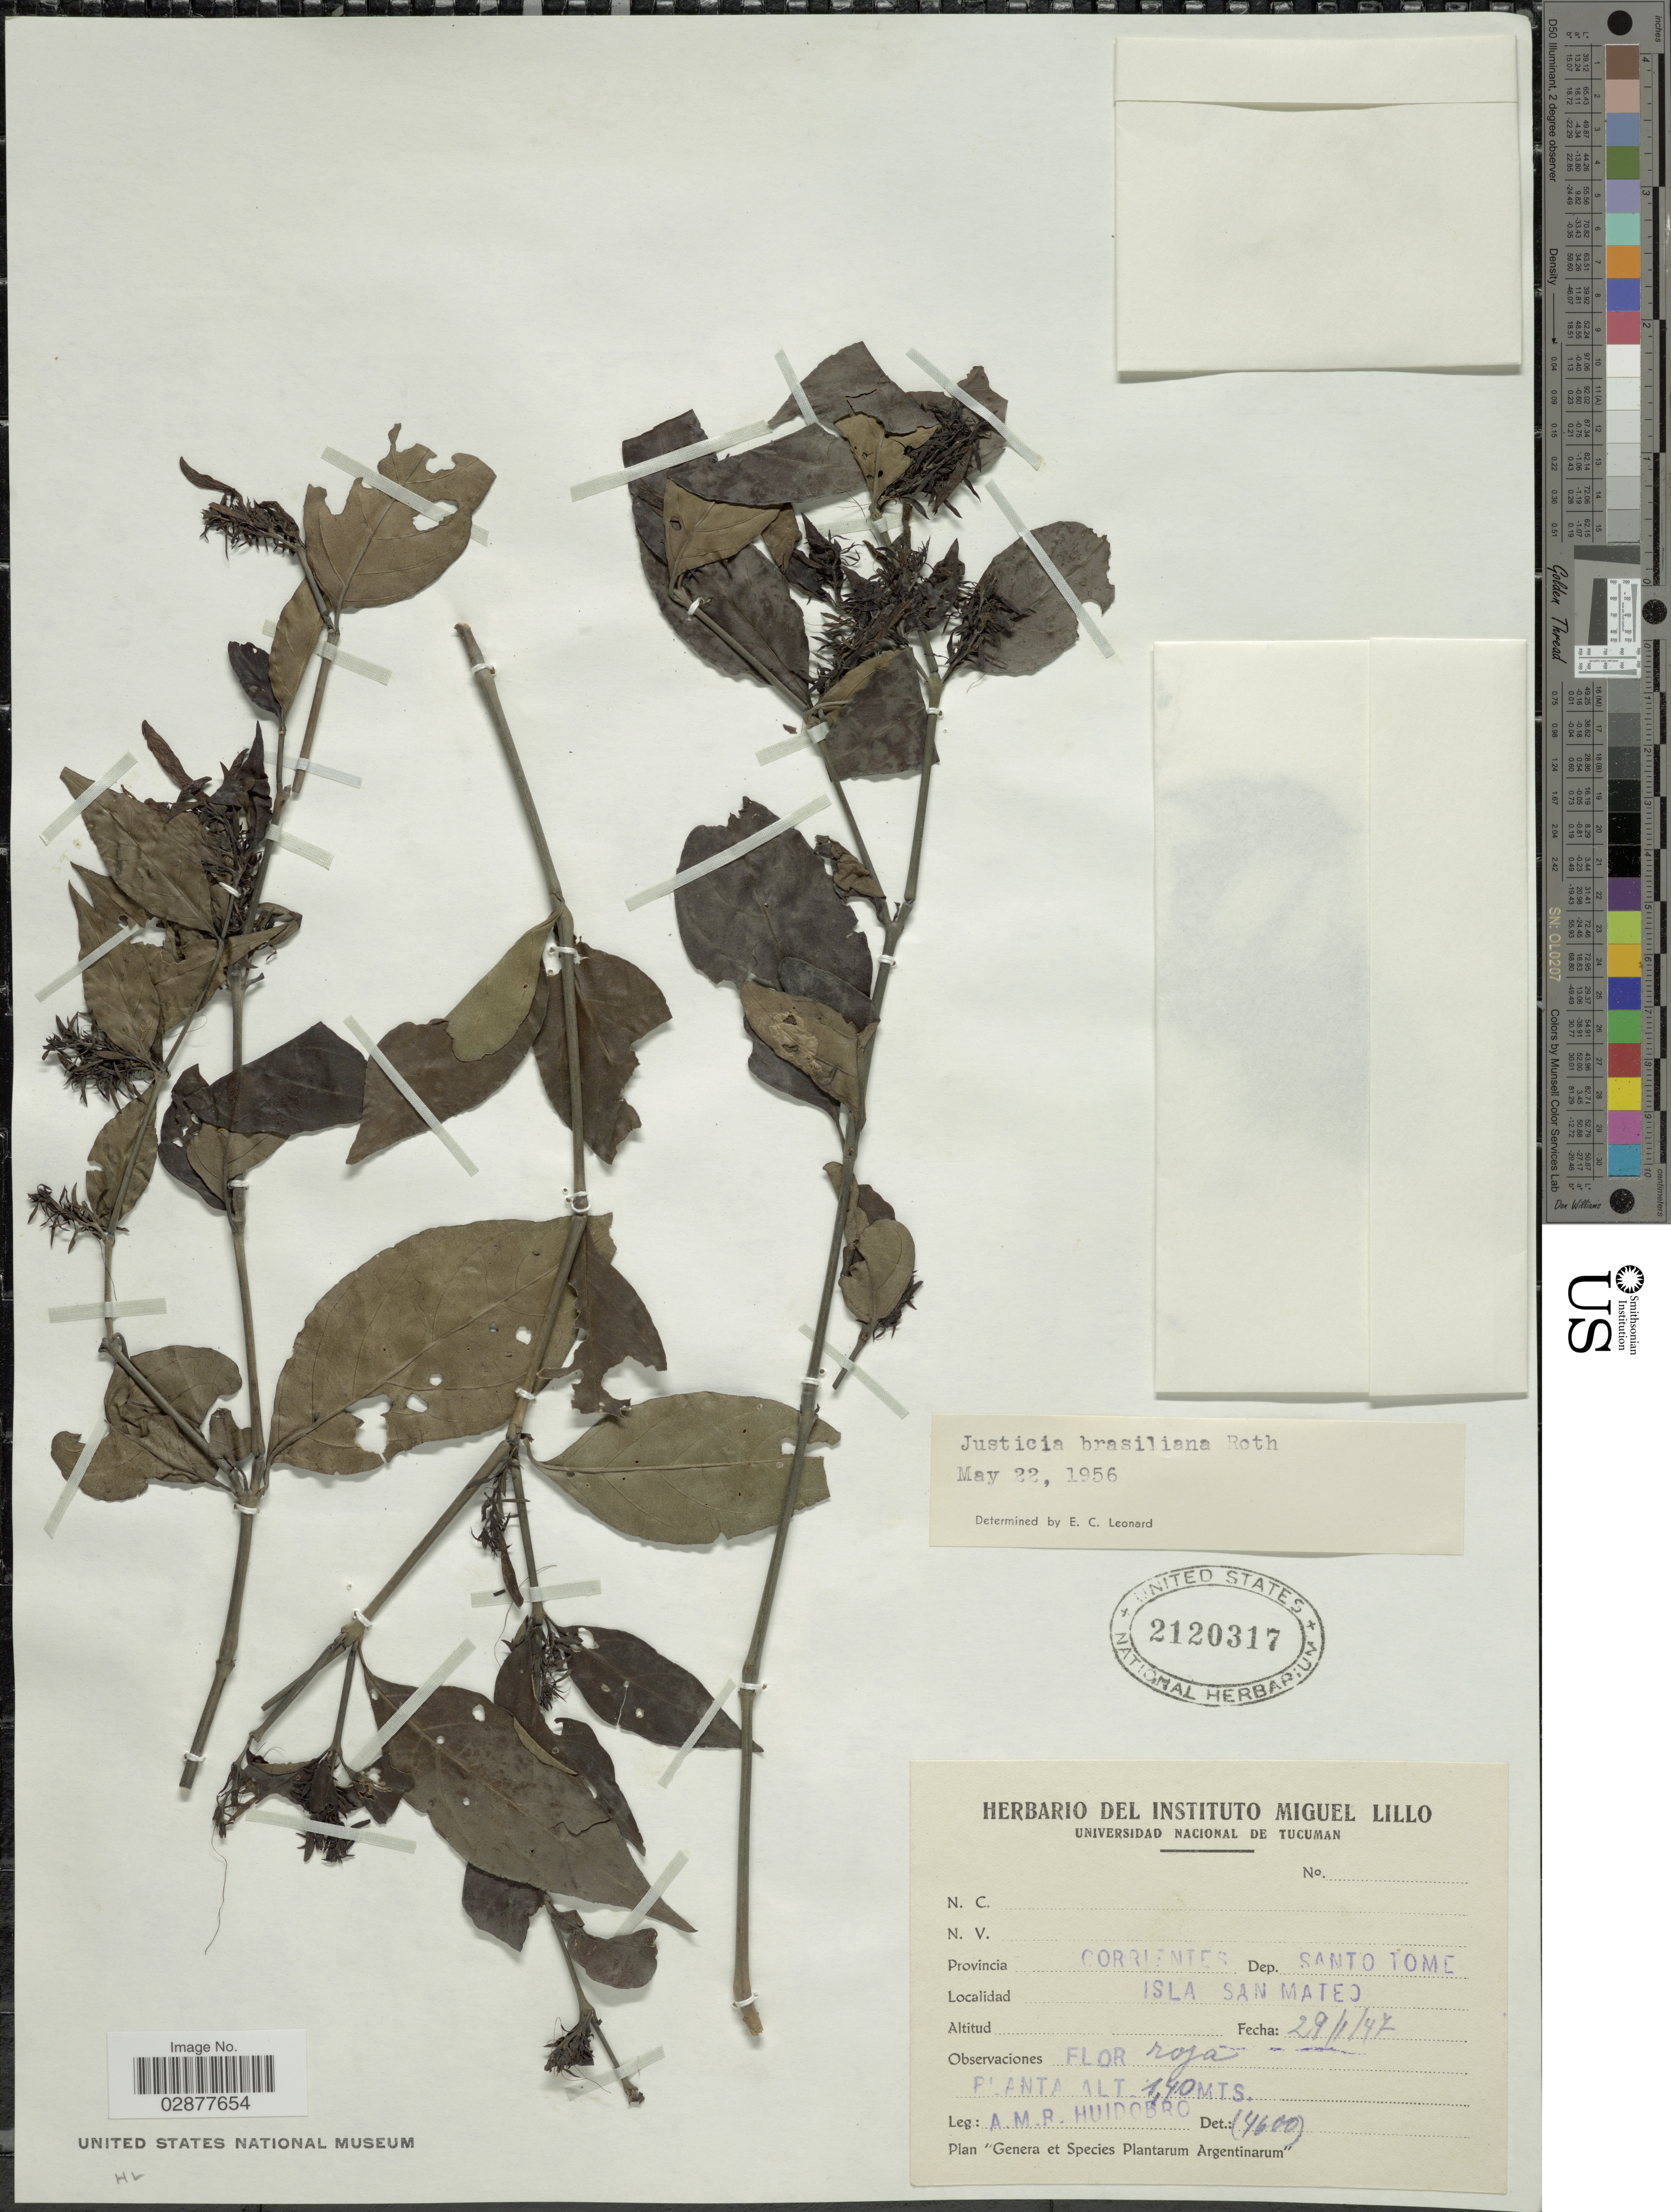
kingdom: Plantae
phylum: Tracheophyta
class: Magnoliopsida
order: Lamiales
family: Acanthaceae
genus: Justicia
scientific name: Justicia brasiliana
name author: Roth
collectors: A. M. R. Huidobro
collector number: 4600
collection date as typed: Transcribed d/m/y: 29/1/47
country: Argentina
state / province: Corrientes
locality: Provincia Corrientes, Dep. Santo Tome. Isla San Mateo.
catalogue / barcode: US 2120317